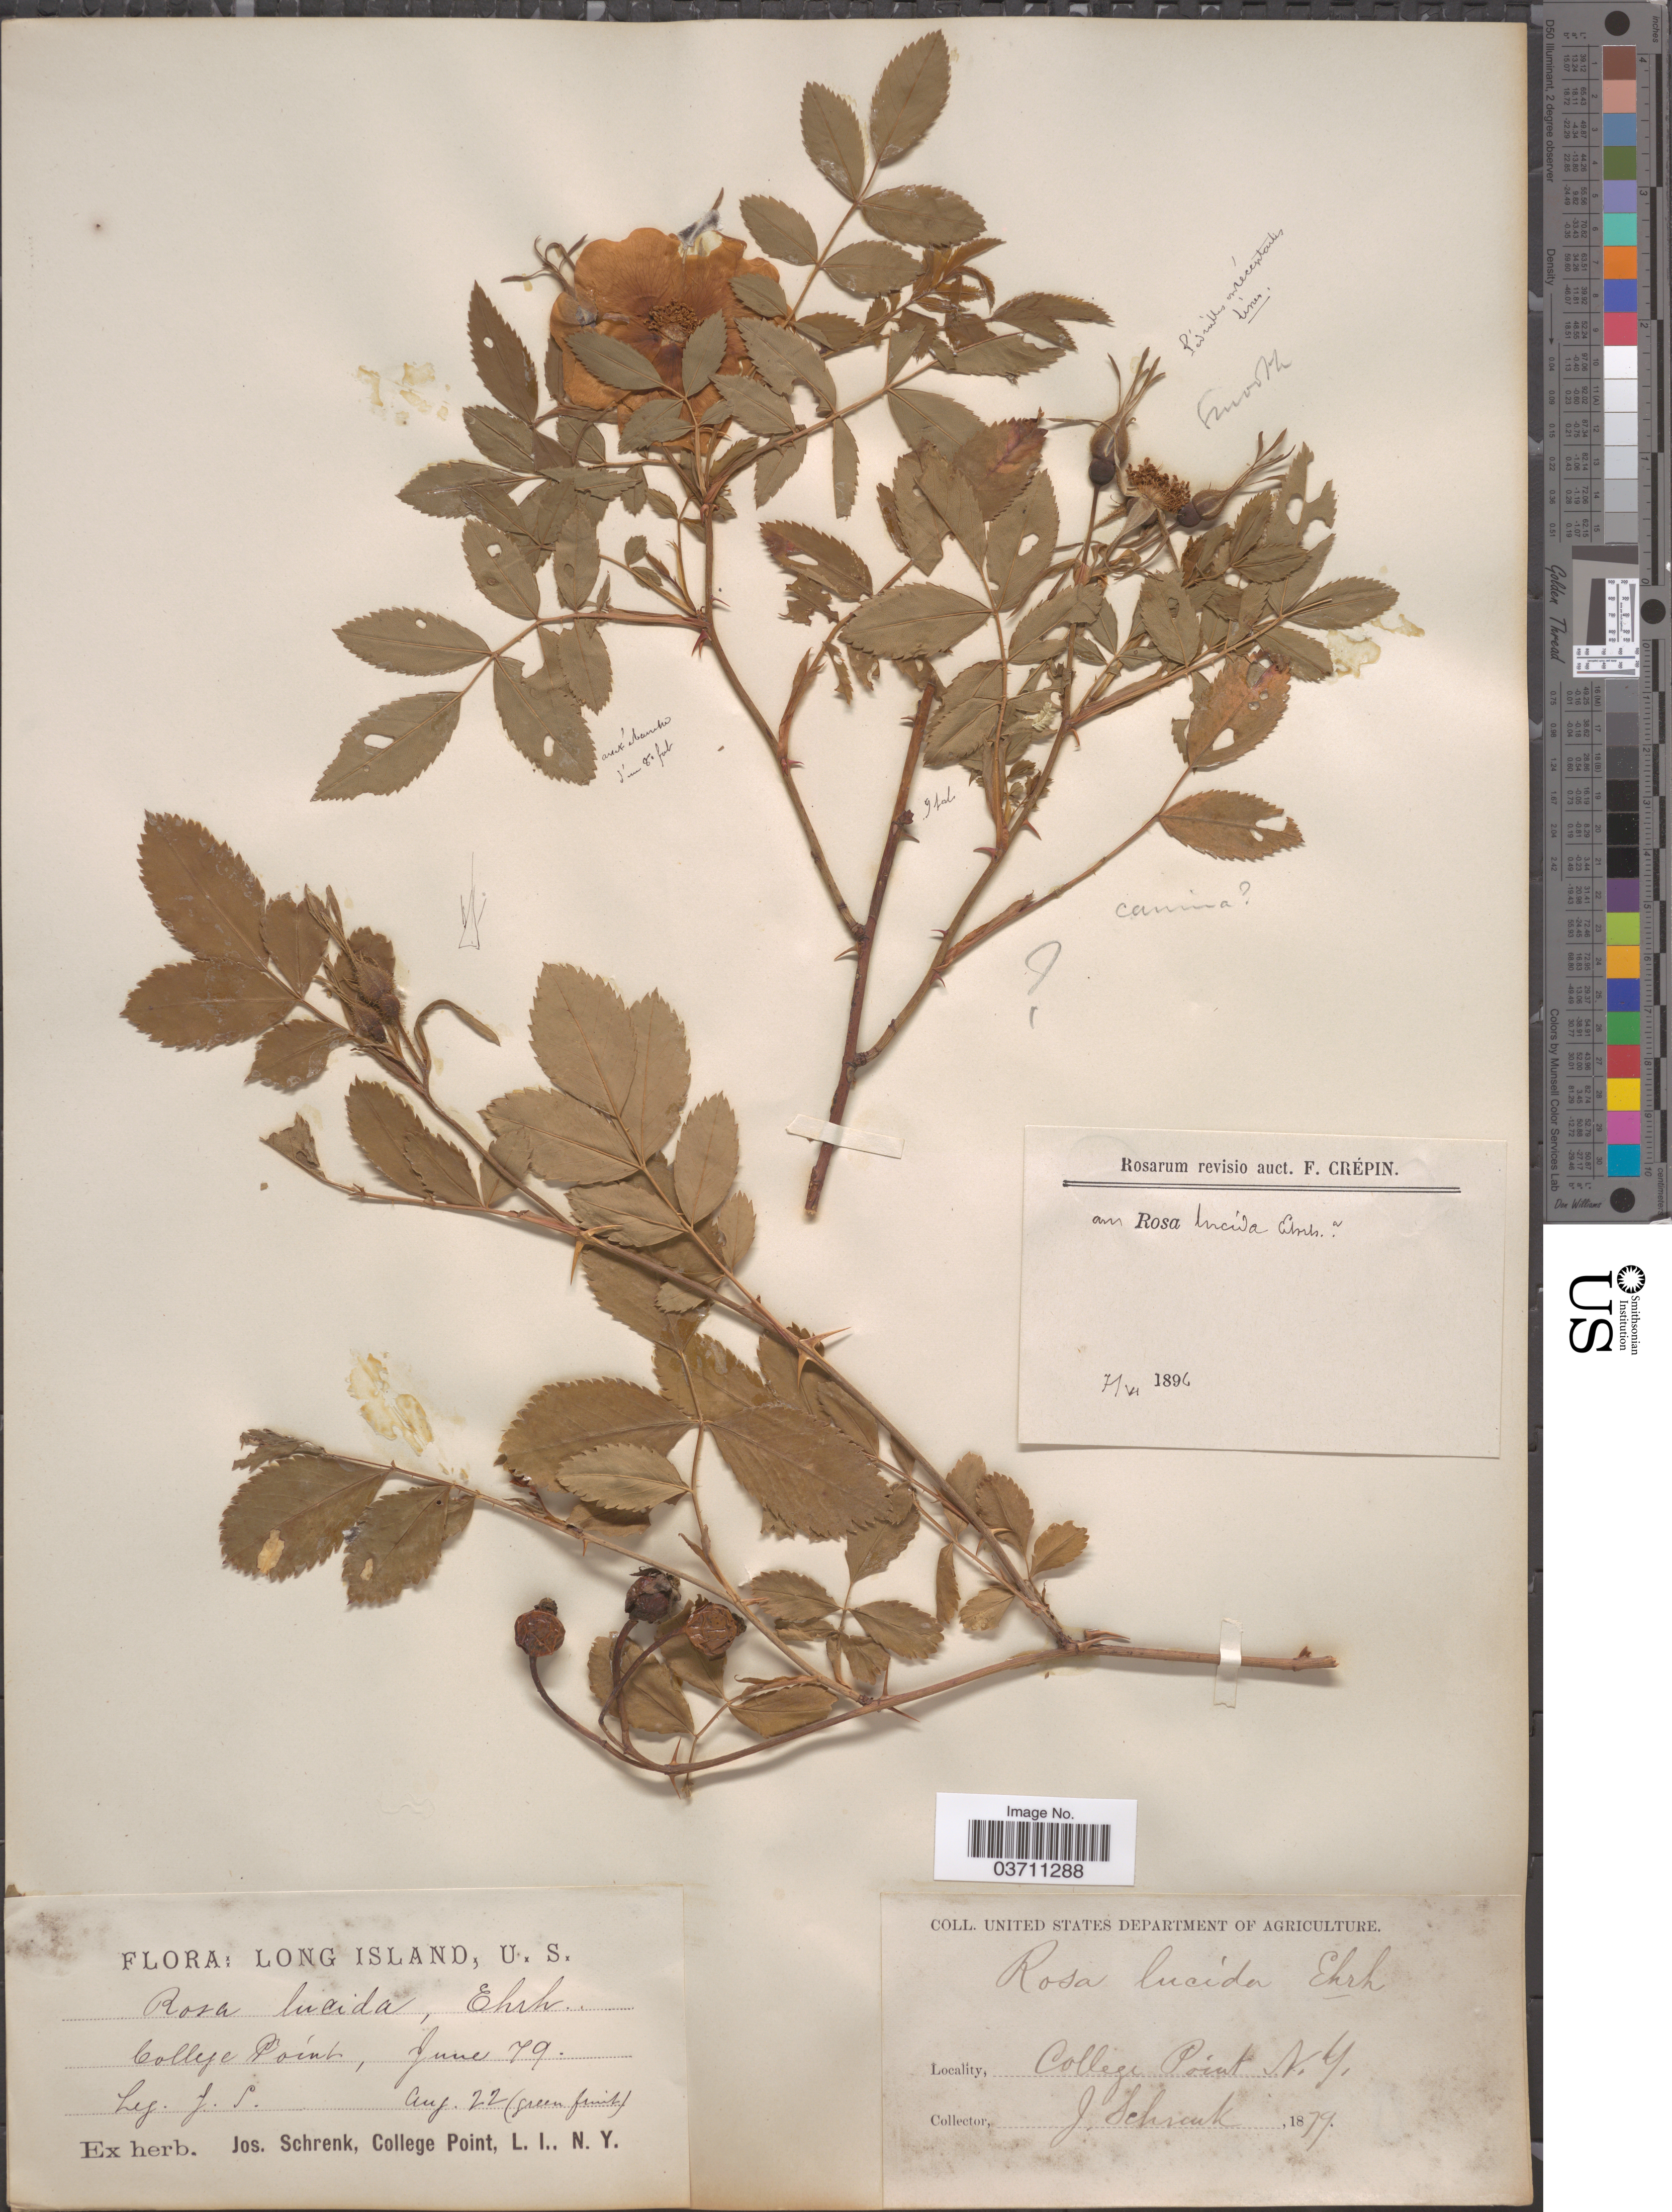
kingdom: Plantae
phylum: Tracheophyta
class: Magnoliopsida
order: Rosales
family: Rosaceae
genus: Rosa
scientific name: Rosa lucida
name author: Meehan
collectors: J. Schrenk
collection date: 1879-06/1879-08-22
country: United States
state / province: New York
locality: Long Island. College Point.